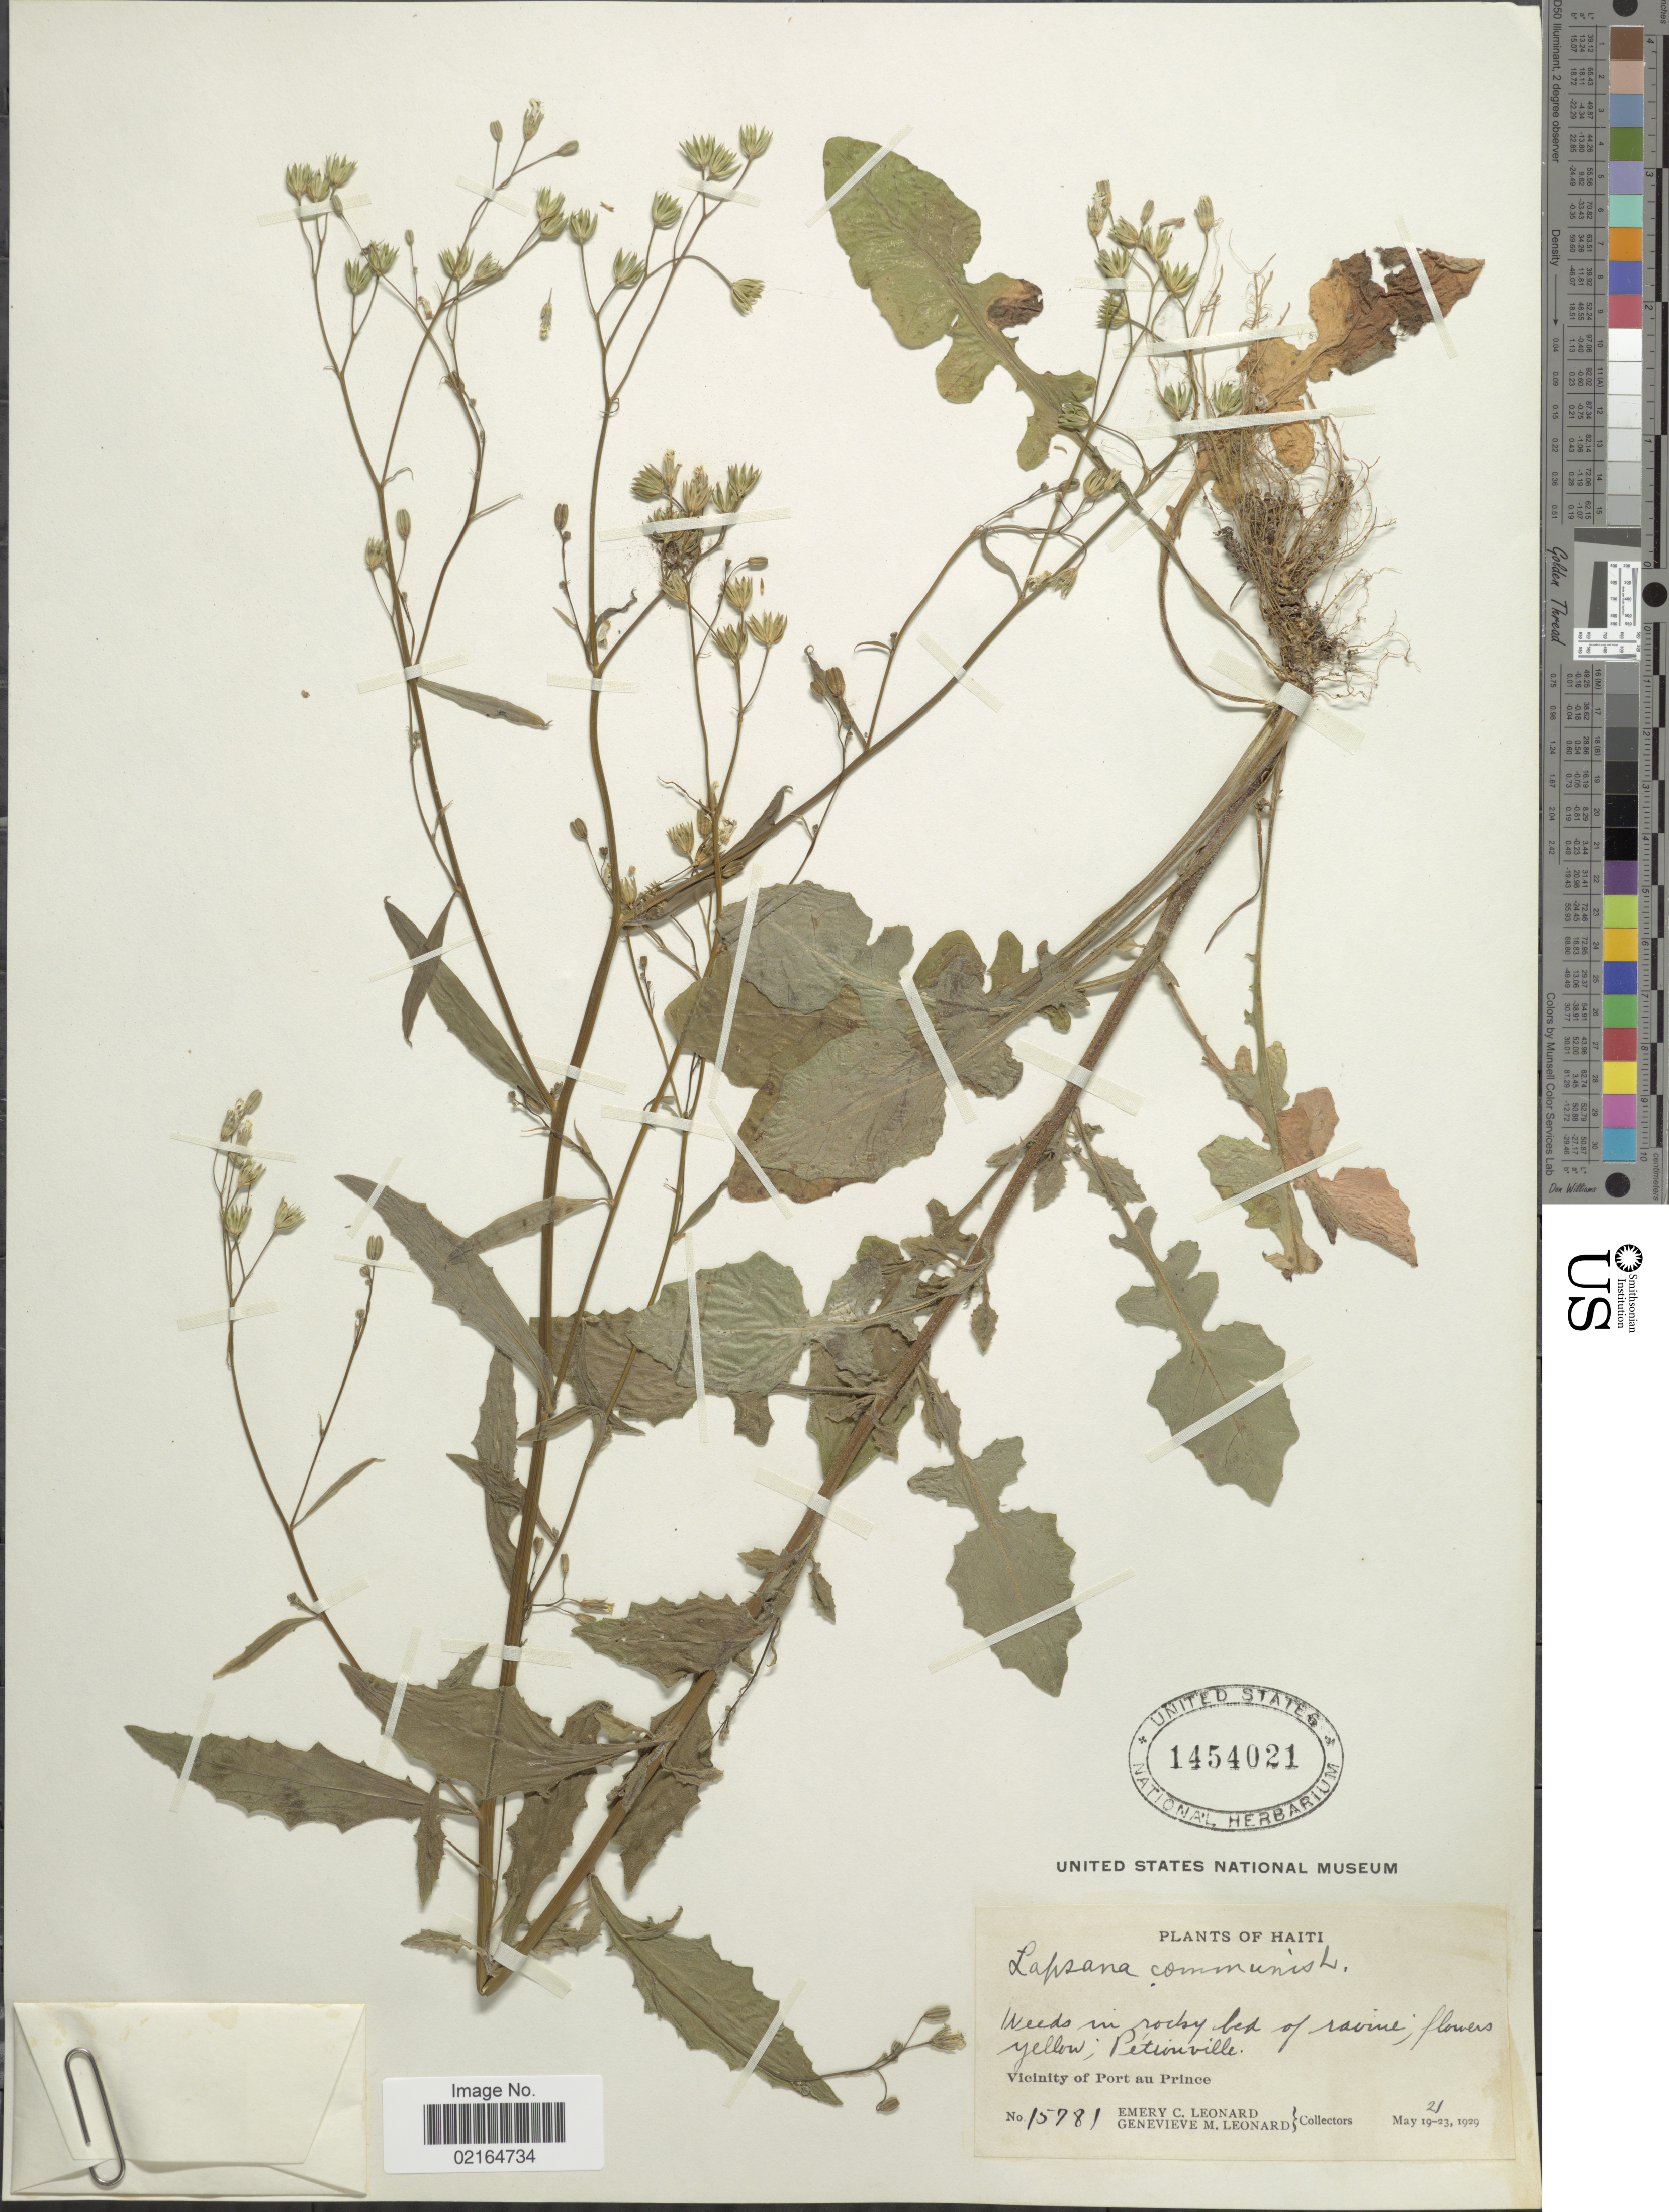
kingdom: Plantae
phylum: Tracheophyta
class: Magnoliopsida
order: Asterales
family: Asteraceae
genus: Lapsana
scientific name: Lapsana communis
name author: L.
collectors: E. C. Leonard & G. M. Leonard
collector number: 15781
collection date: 1929-05-21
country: Haiti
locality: Vicinity of Port au Prince, Petionville.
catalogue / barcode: US 1454021